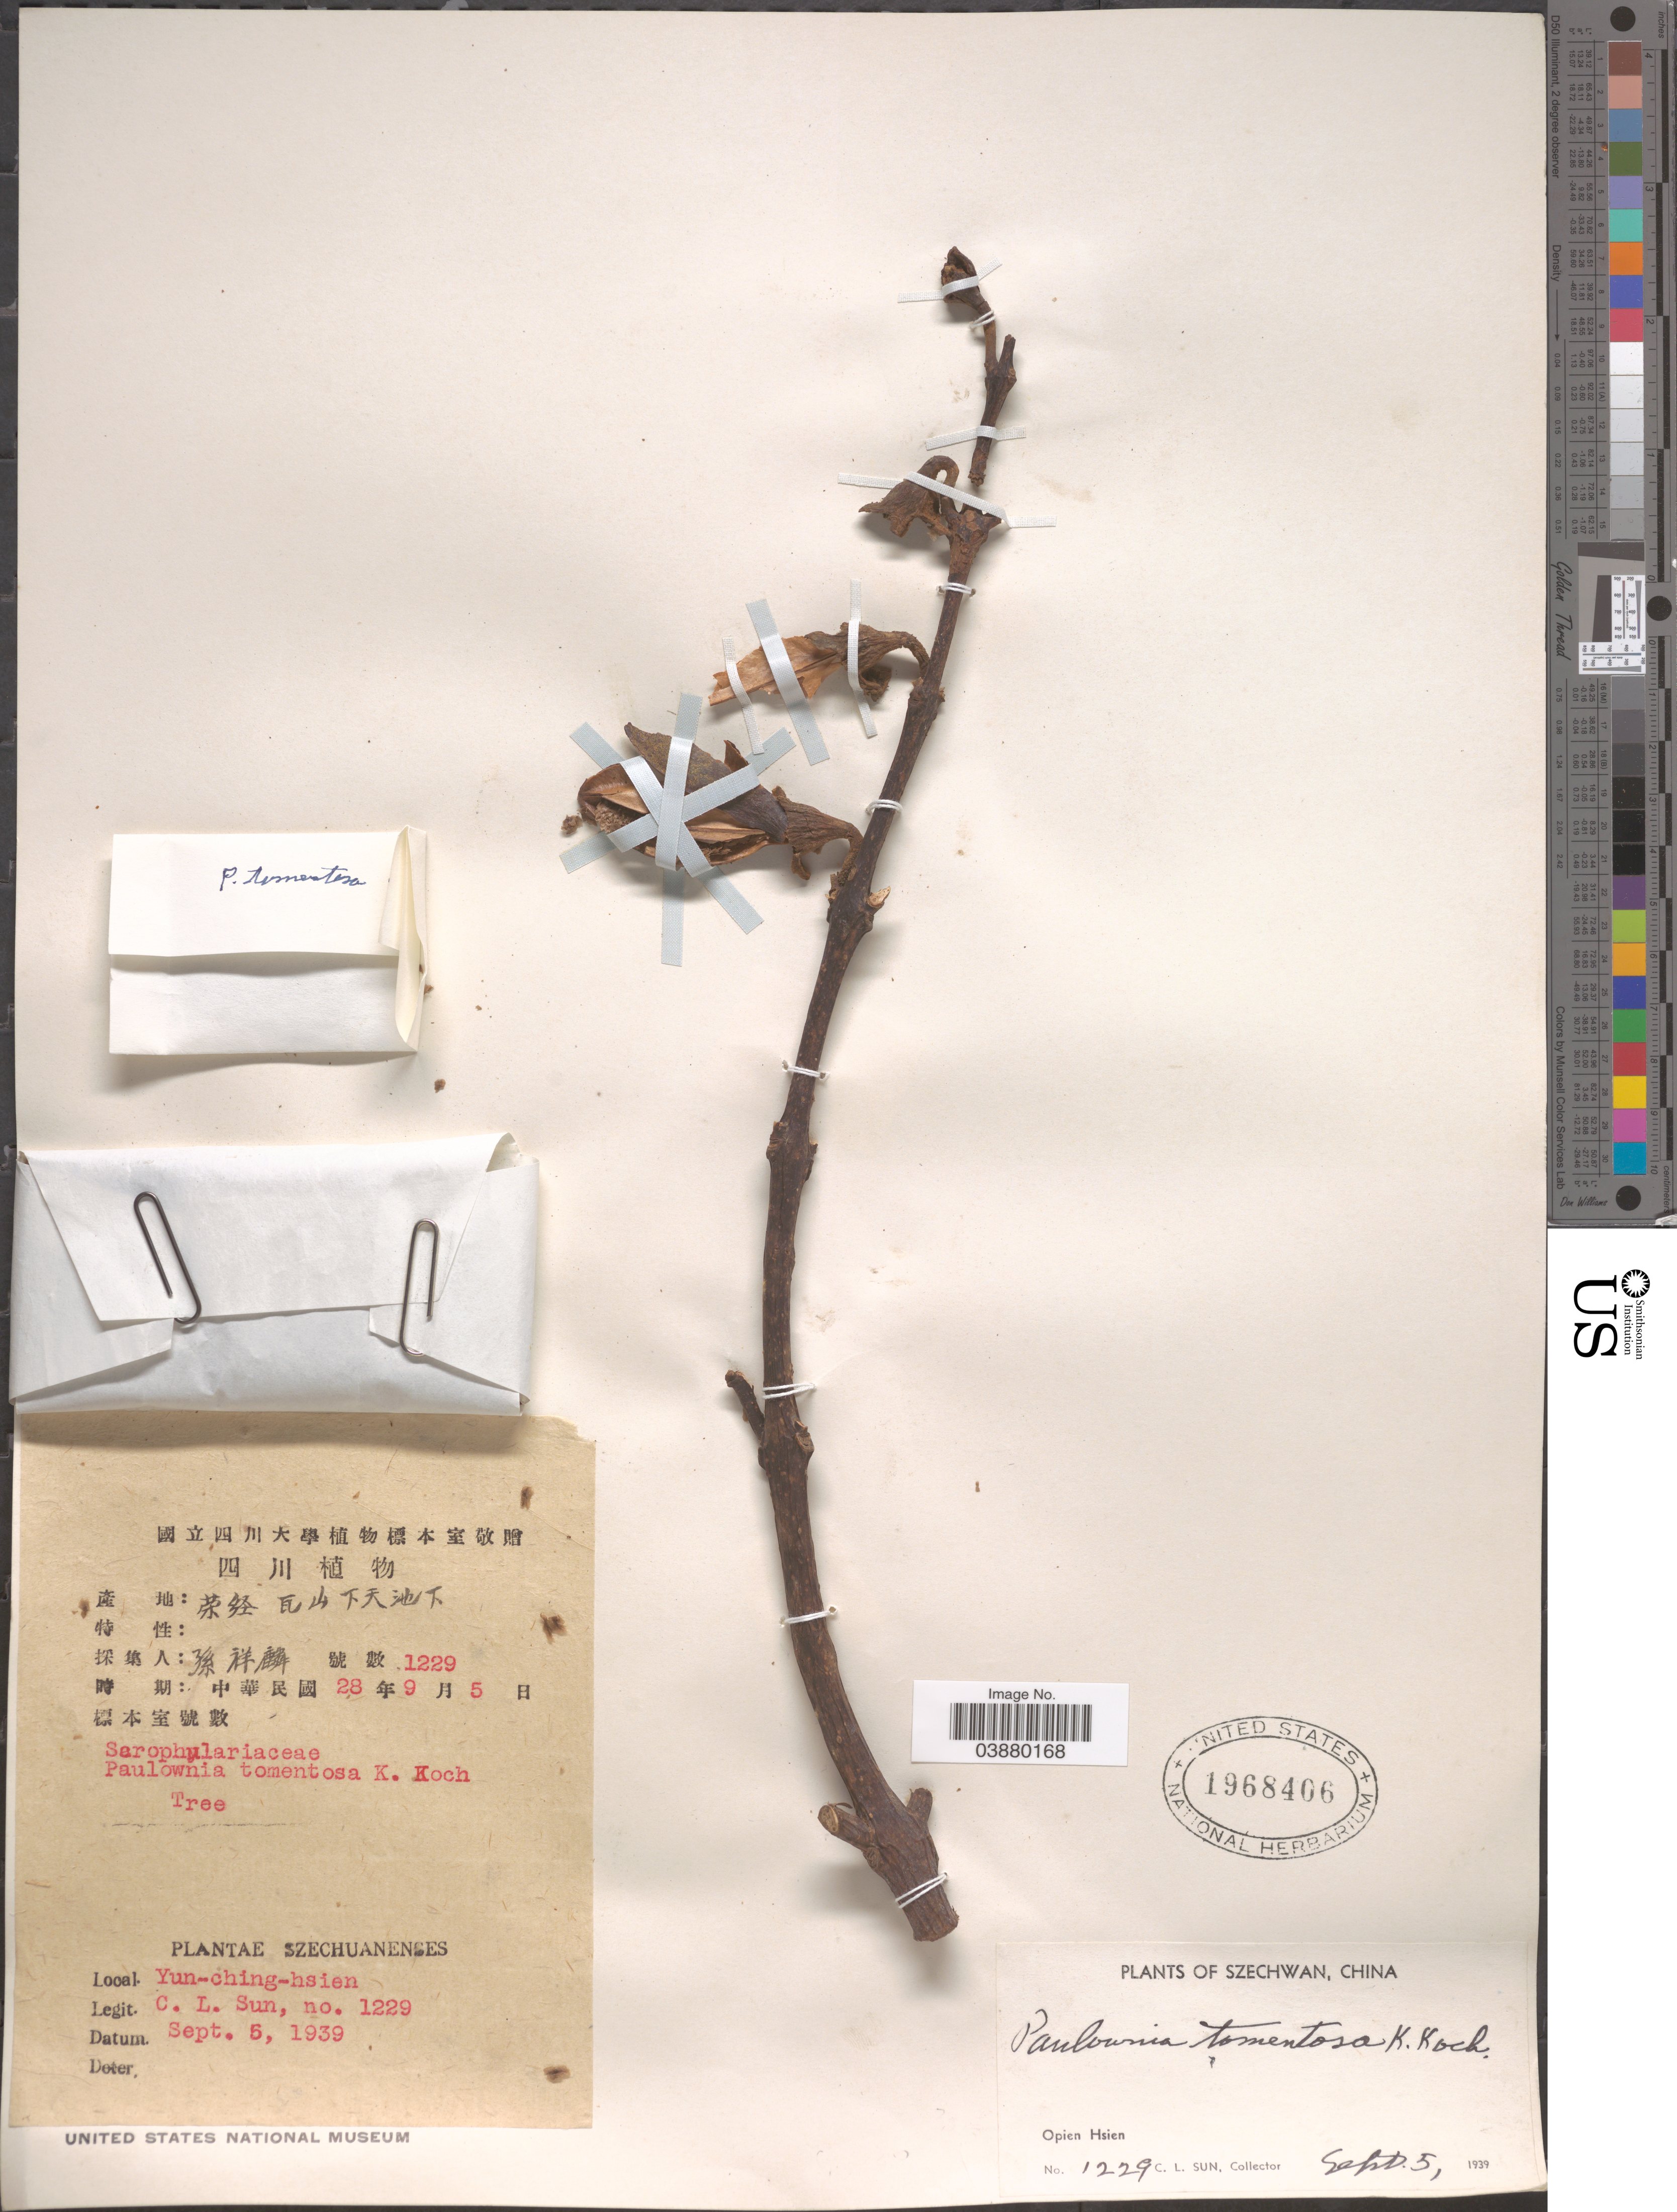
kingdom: Plantae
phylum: Tracheophyta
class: Magnoliopsida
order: Lamiales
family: Paulowniaceae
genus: Paulownia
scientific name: Paulownia tomentosa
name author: (Thunb.) Siebold & Zucc. ex Steud.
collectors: C. Sun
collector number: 1229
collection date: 1939-09-05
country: China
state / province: Sichuan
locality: Szechwan. Opien Hsien. Yun-ching-hsien.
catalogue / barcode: US 1968406